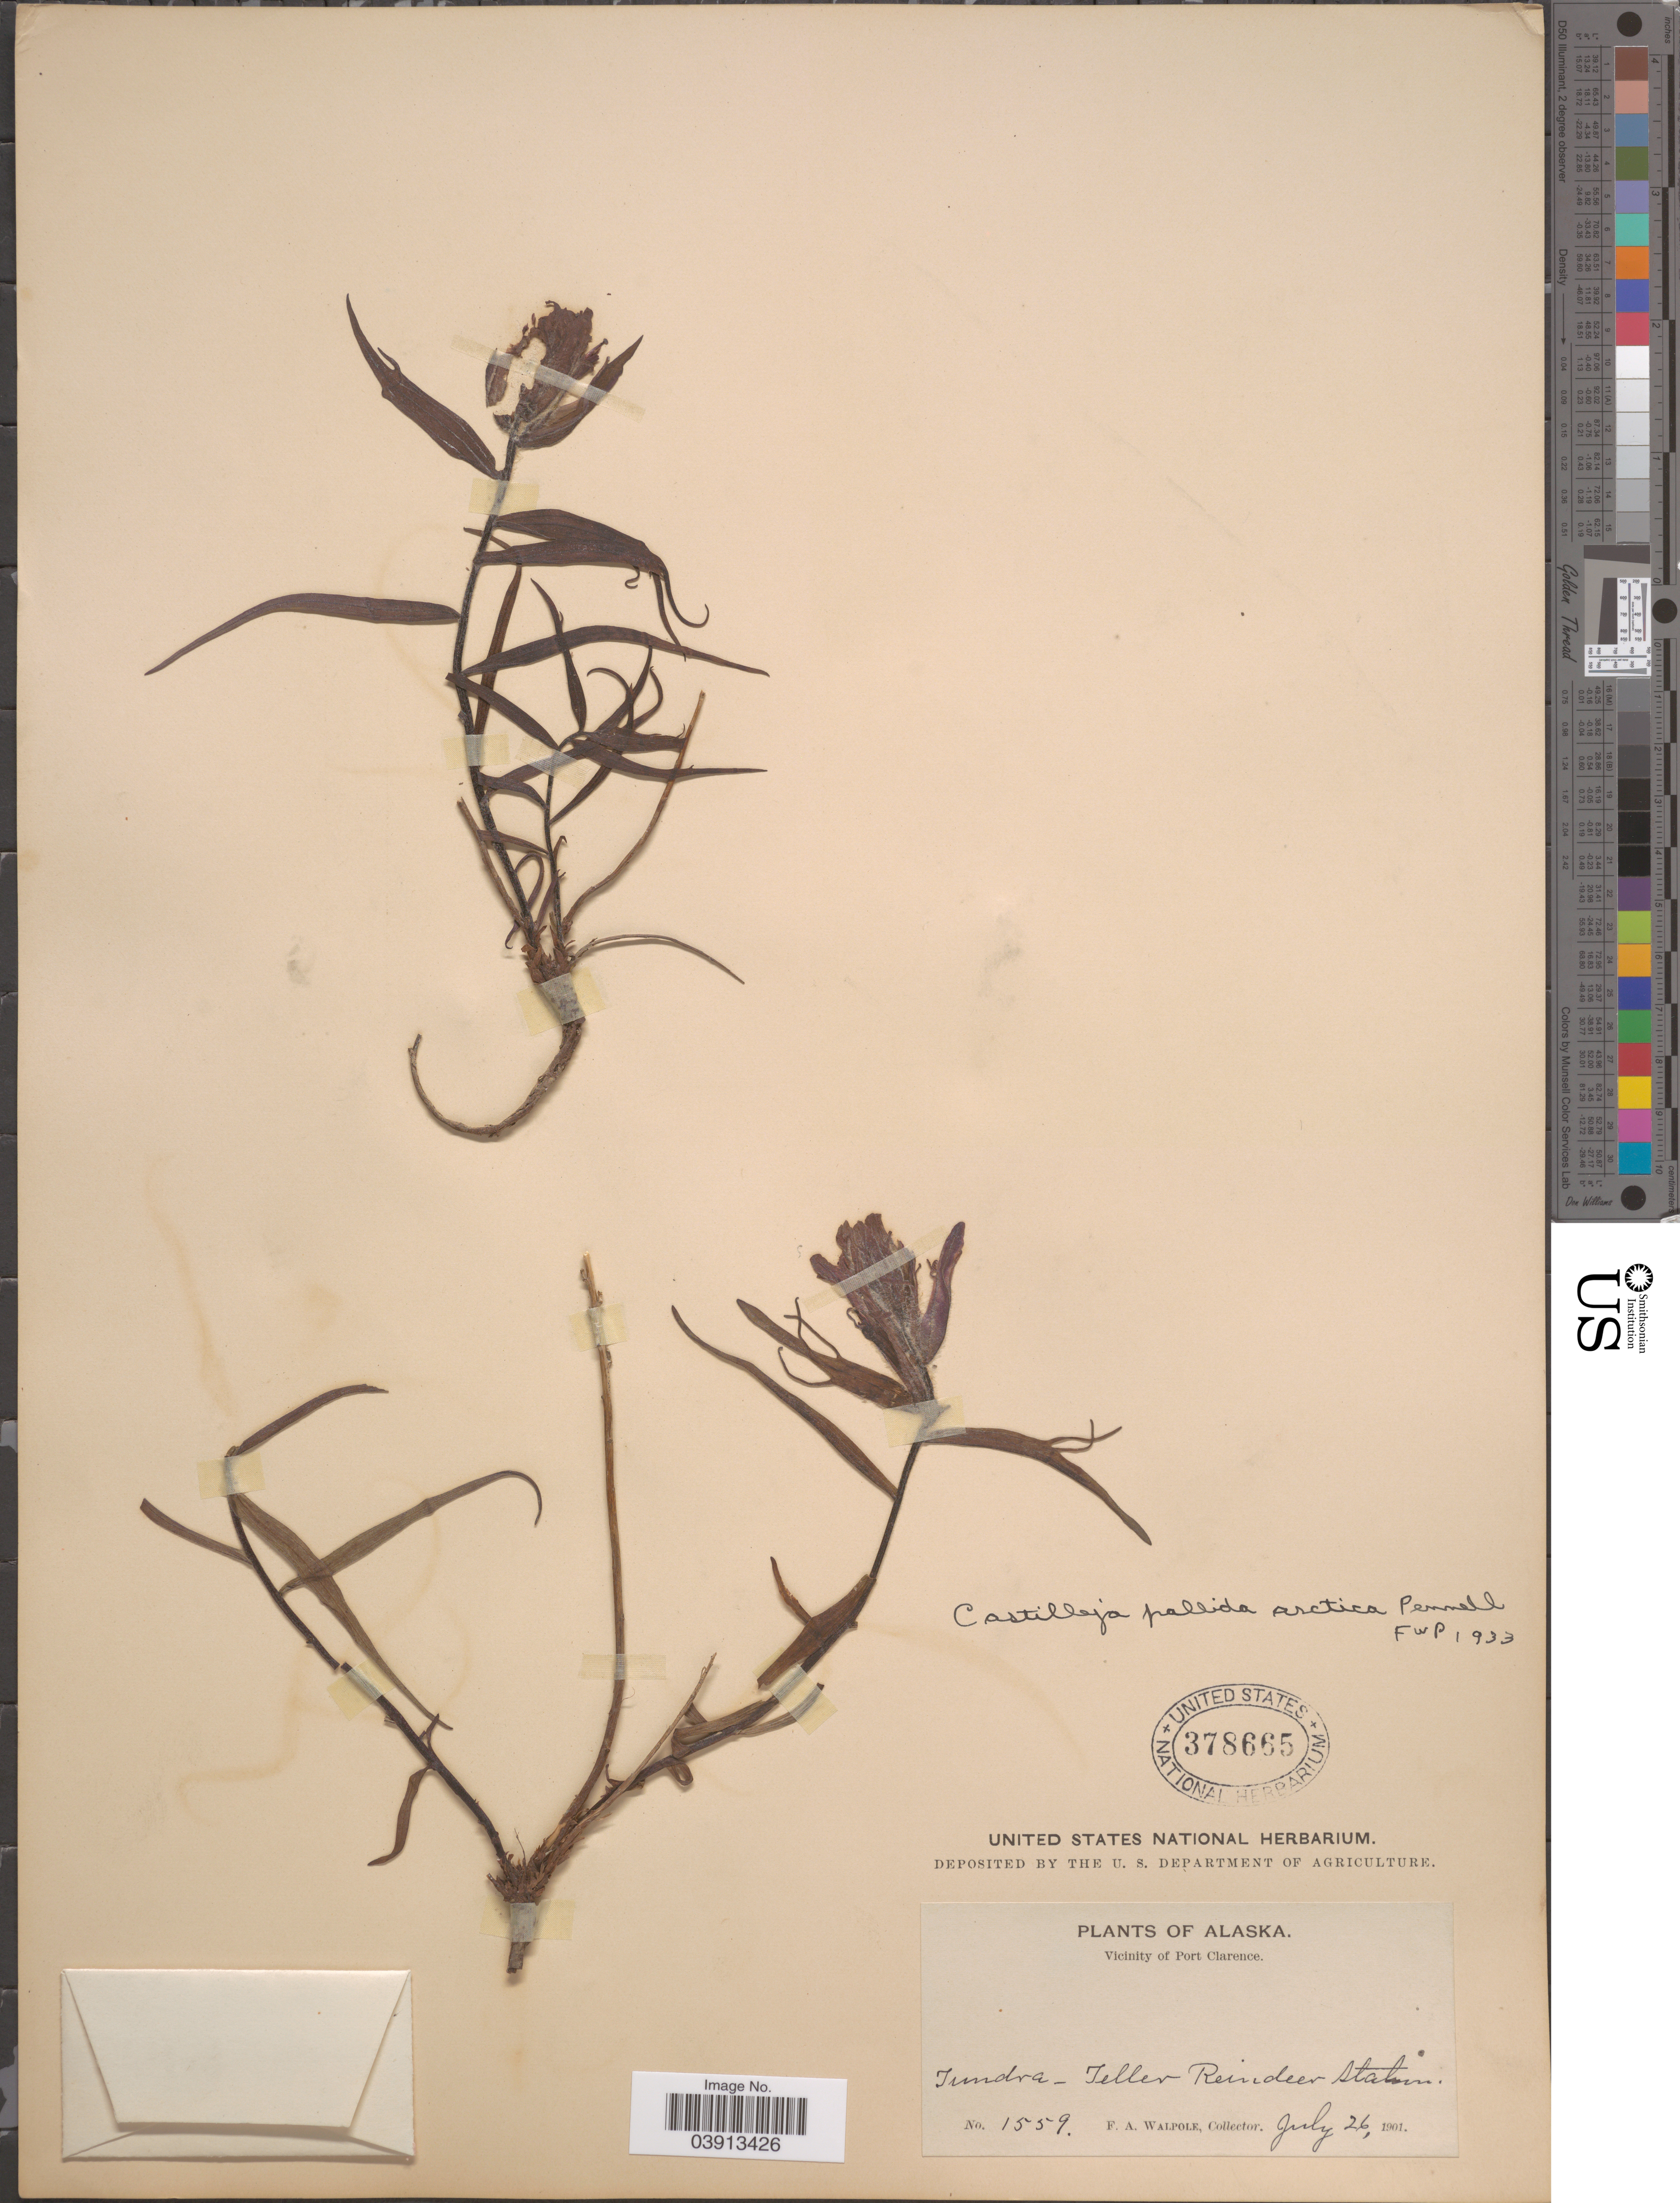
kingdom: Plantae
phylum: Tracheophyta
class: Magnoliopsida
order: Lamiales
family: Orobanchaceae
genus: Castilleja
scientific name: Castilleja pallida var. elegans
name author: (Malte) Pennell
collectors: F. Walpole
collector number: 1559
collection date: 1901-07-26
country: United States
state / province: Alaska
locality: Vicinity of Port Clarence. Tundra - Teller Reindeer Station.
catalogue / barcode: US 378665